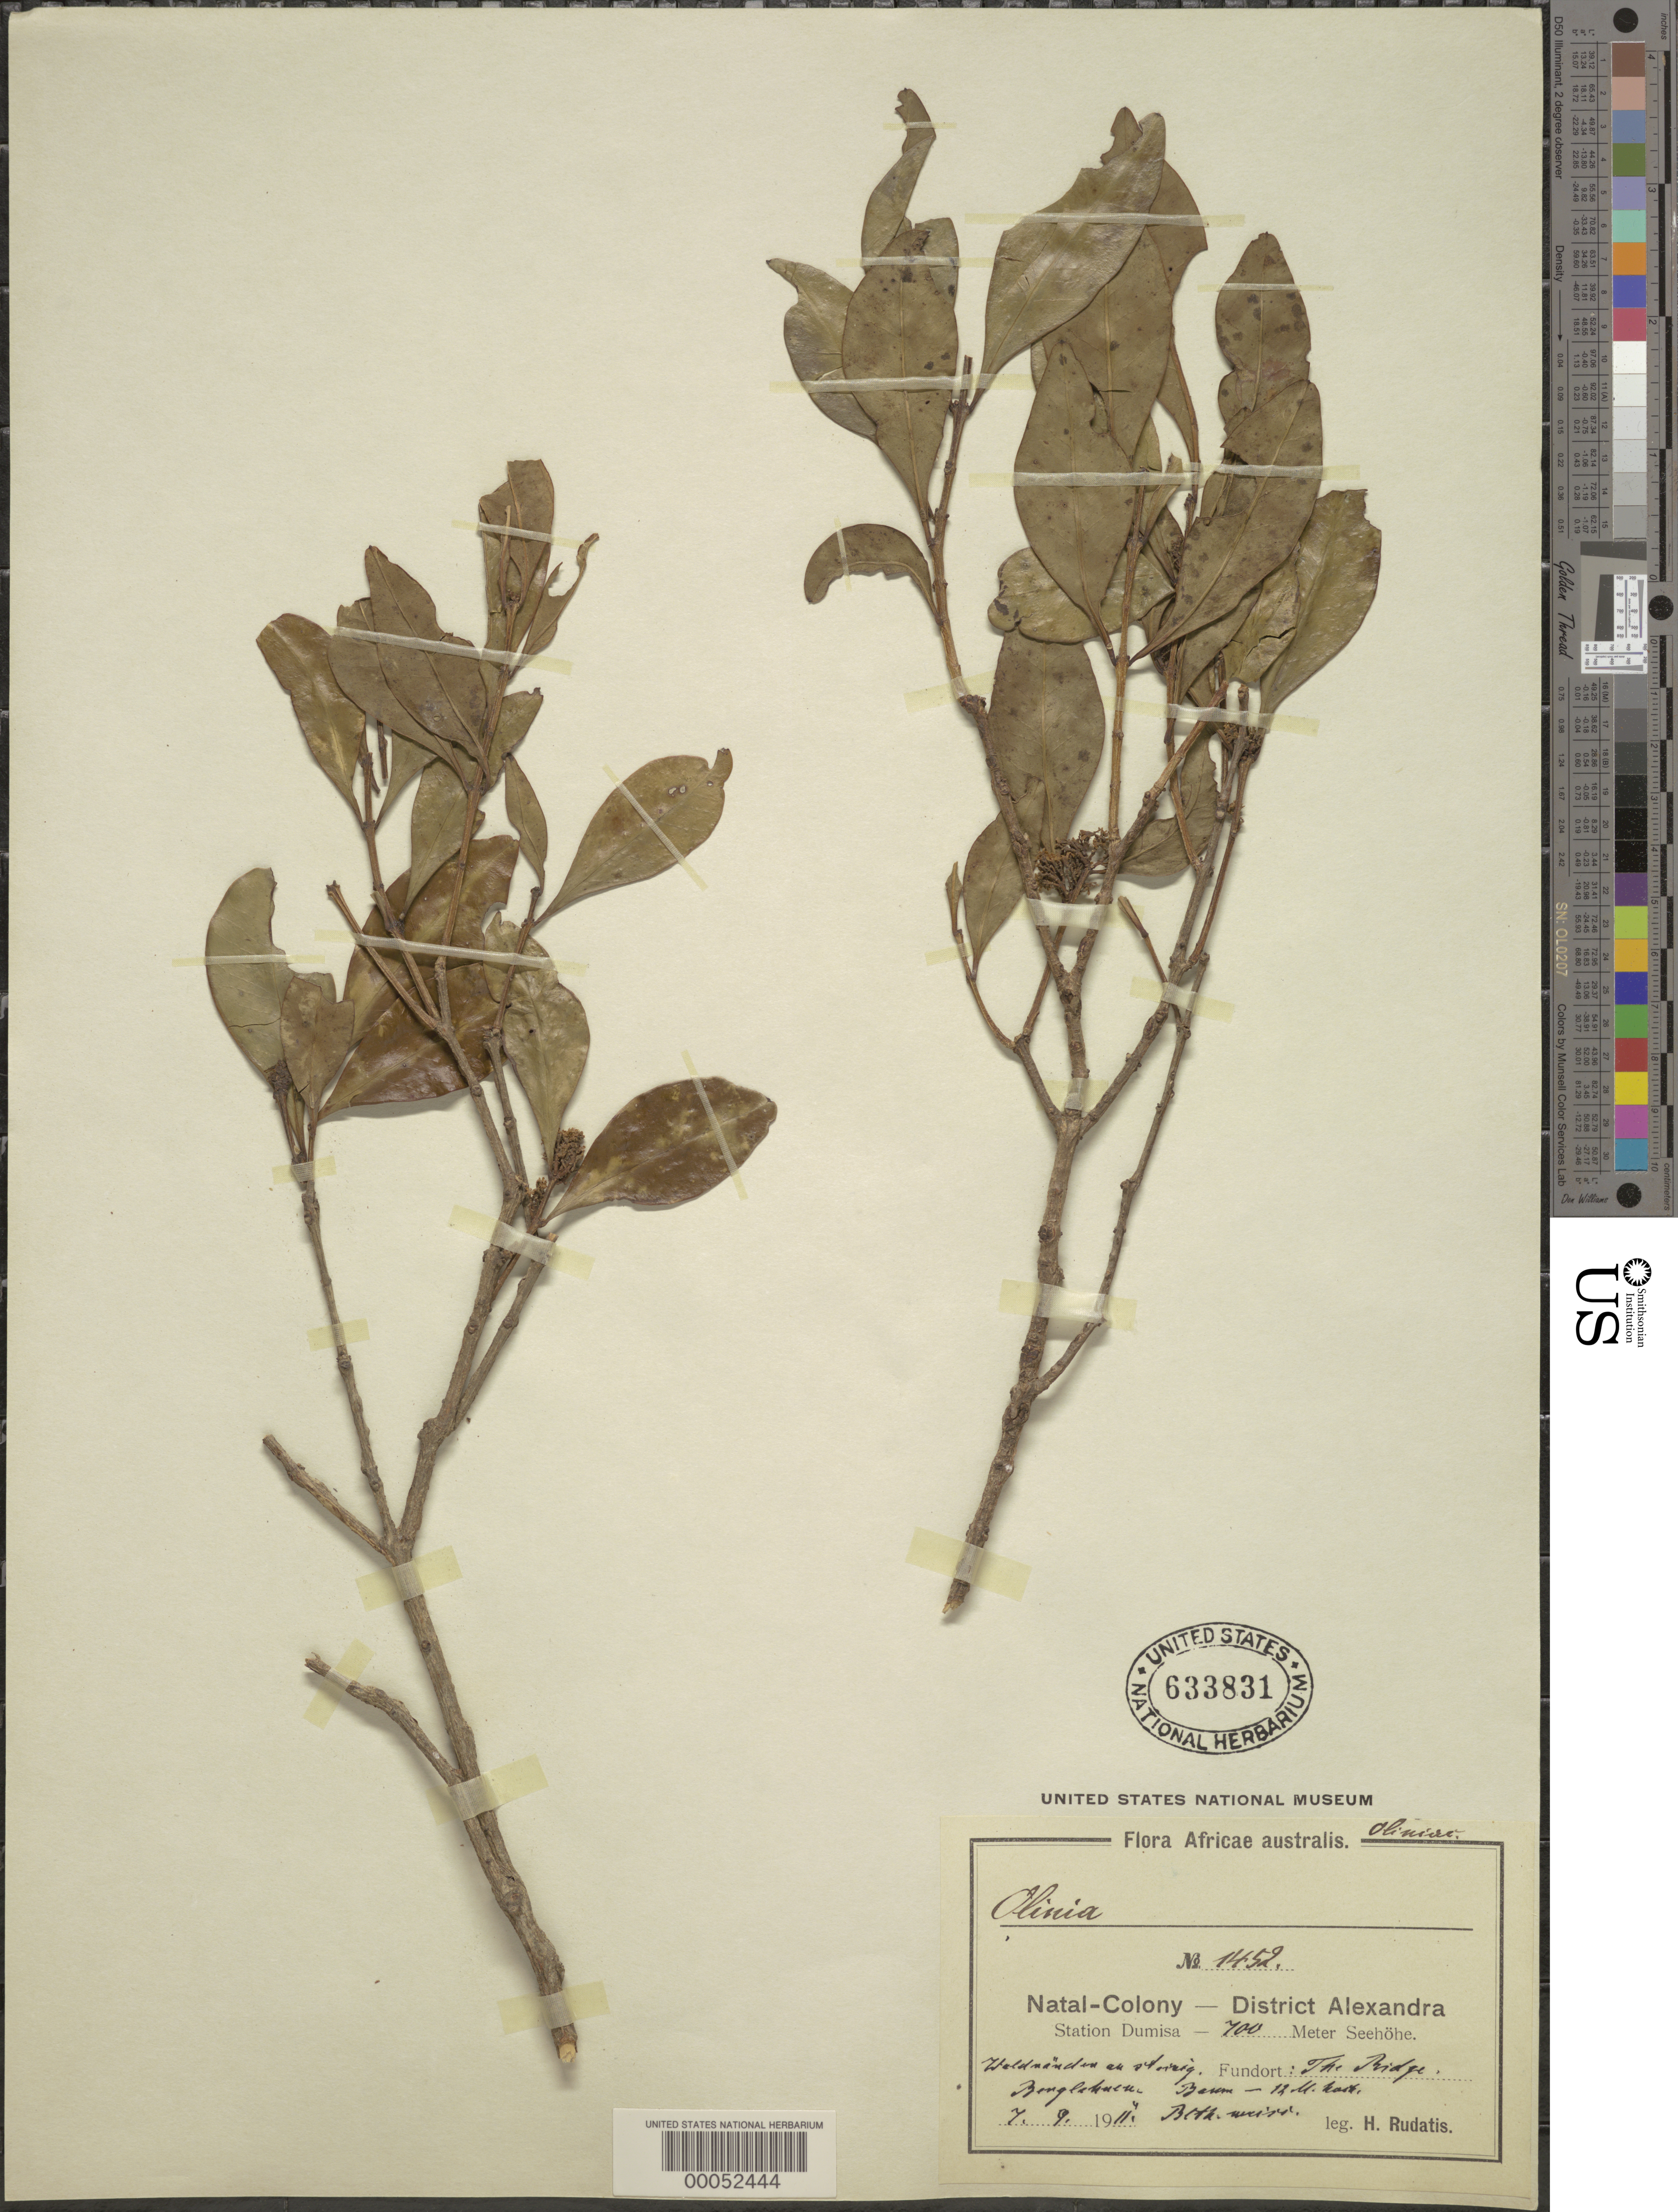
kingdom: Plantae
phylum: Tracheophyta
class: Magnoliopsida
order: Myrtales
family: Penaeaceae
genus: Olinia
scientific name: Olinia sp.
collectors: H. Rudatis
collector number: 1452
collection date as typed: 07 Sep 1911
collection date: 1911-09-07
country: South Africa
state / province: KwaZulu-Natal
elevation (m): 700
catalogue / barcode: US 633831